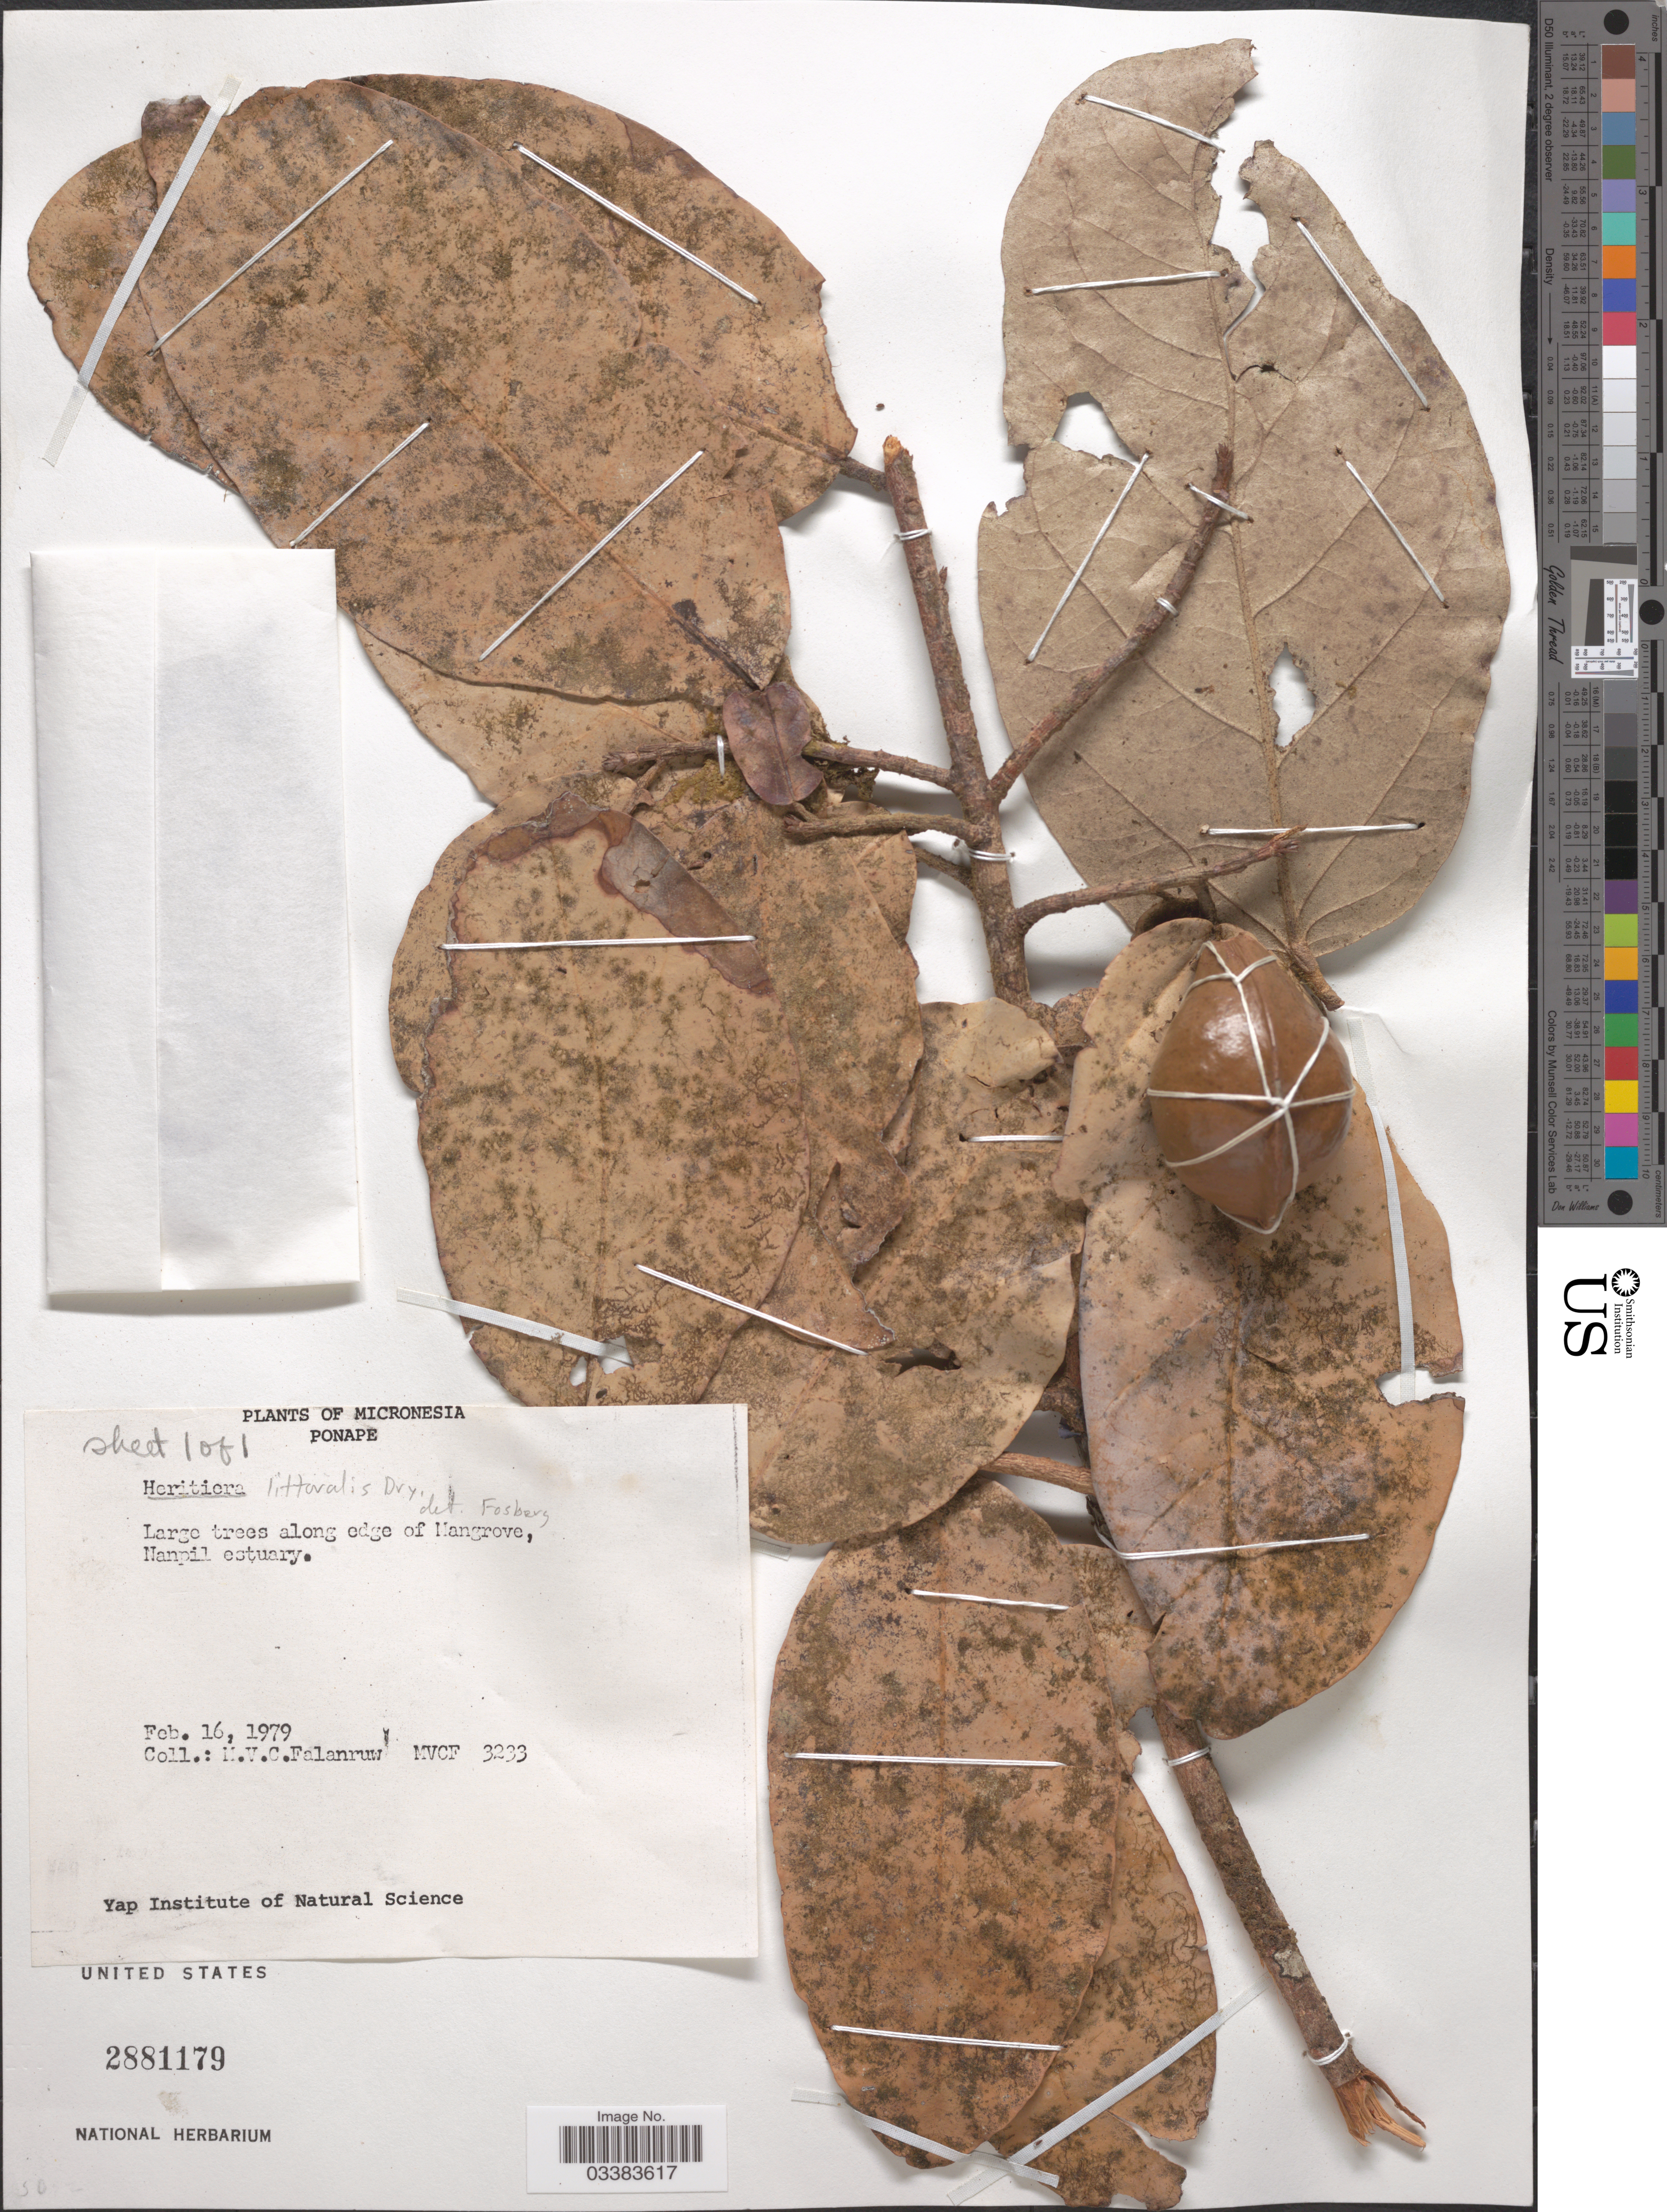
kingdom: Plantae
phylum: Tracheophyta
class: Magnoliopsida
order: Malvales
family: Malvaceae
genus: Heritiera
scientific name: Heritiera littoralis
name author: Aiton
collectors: M. V. Falanruw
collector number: MVCF3233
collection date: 1979-02-16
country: Micronesia, Federated States of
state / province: Pohnpei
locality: Ponape. Nanpil estuary.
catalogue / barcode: US 2881179